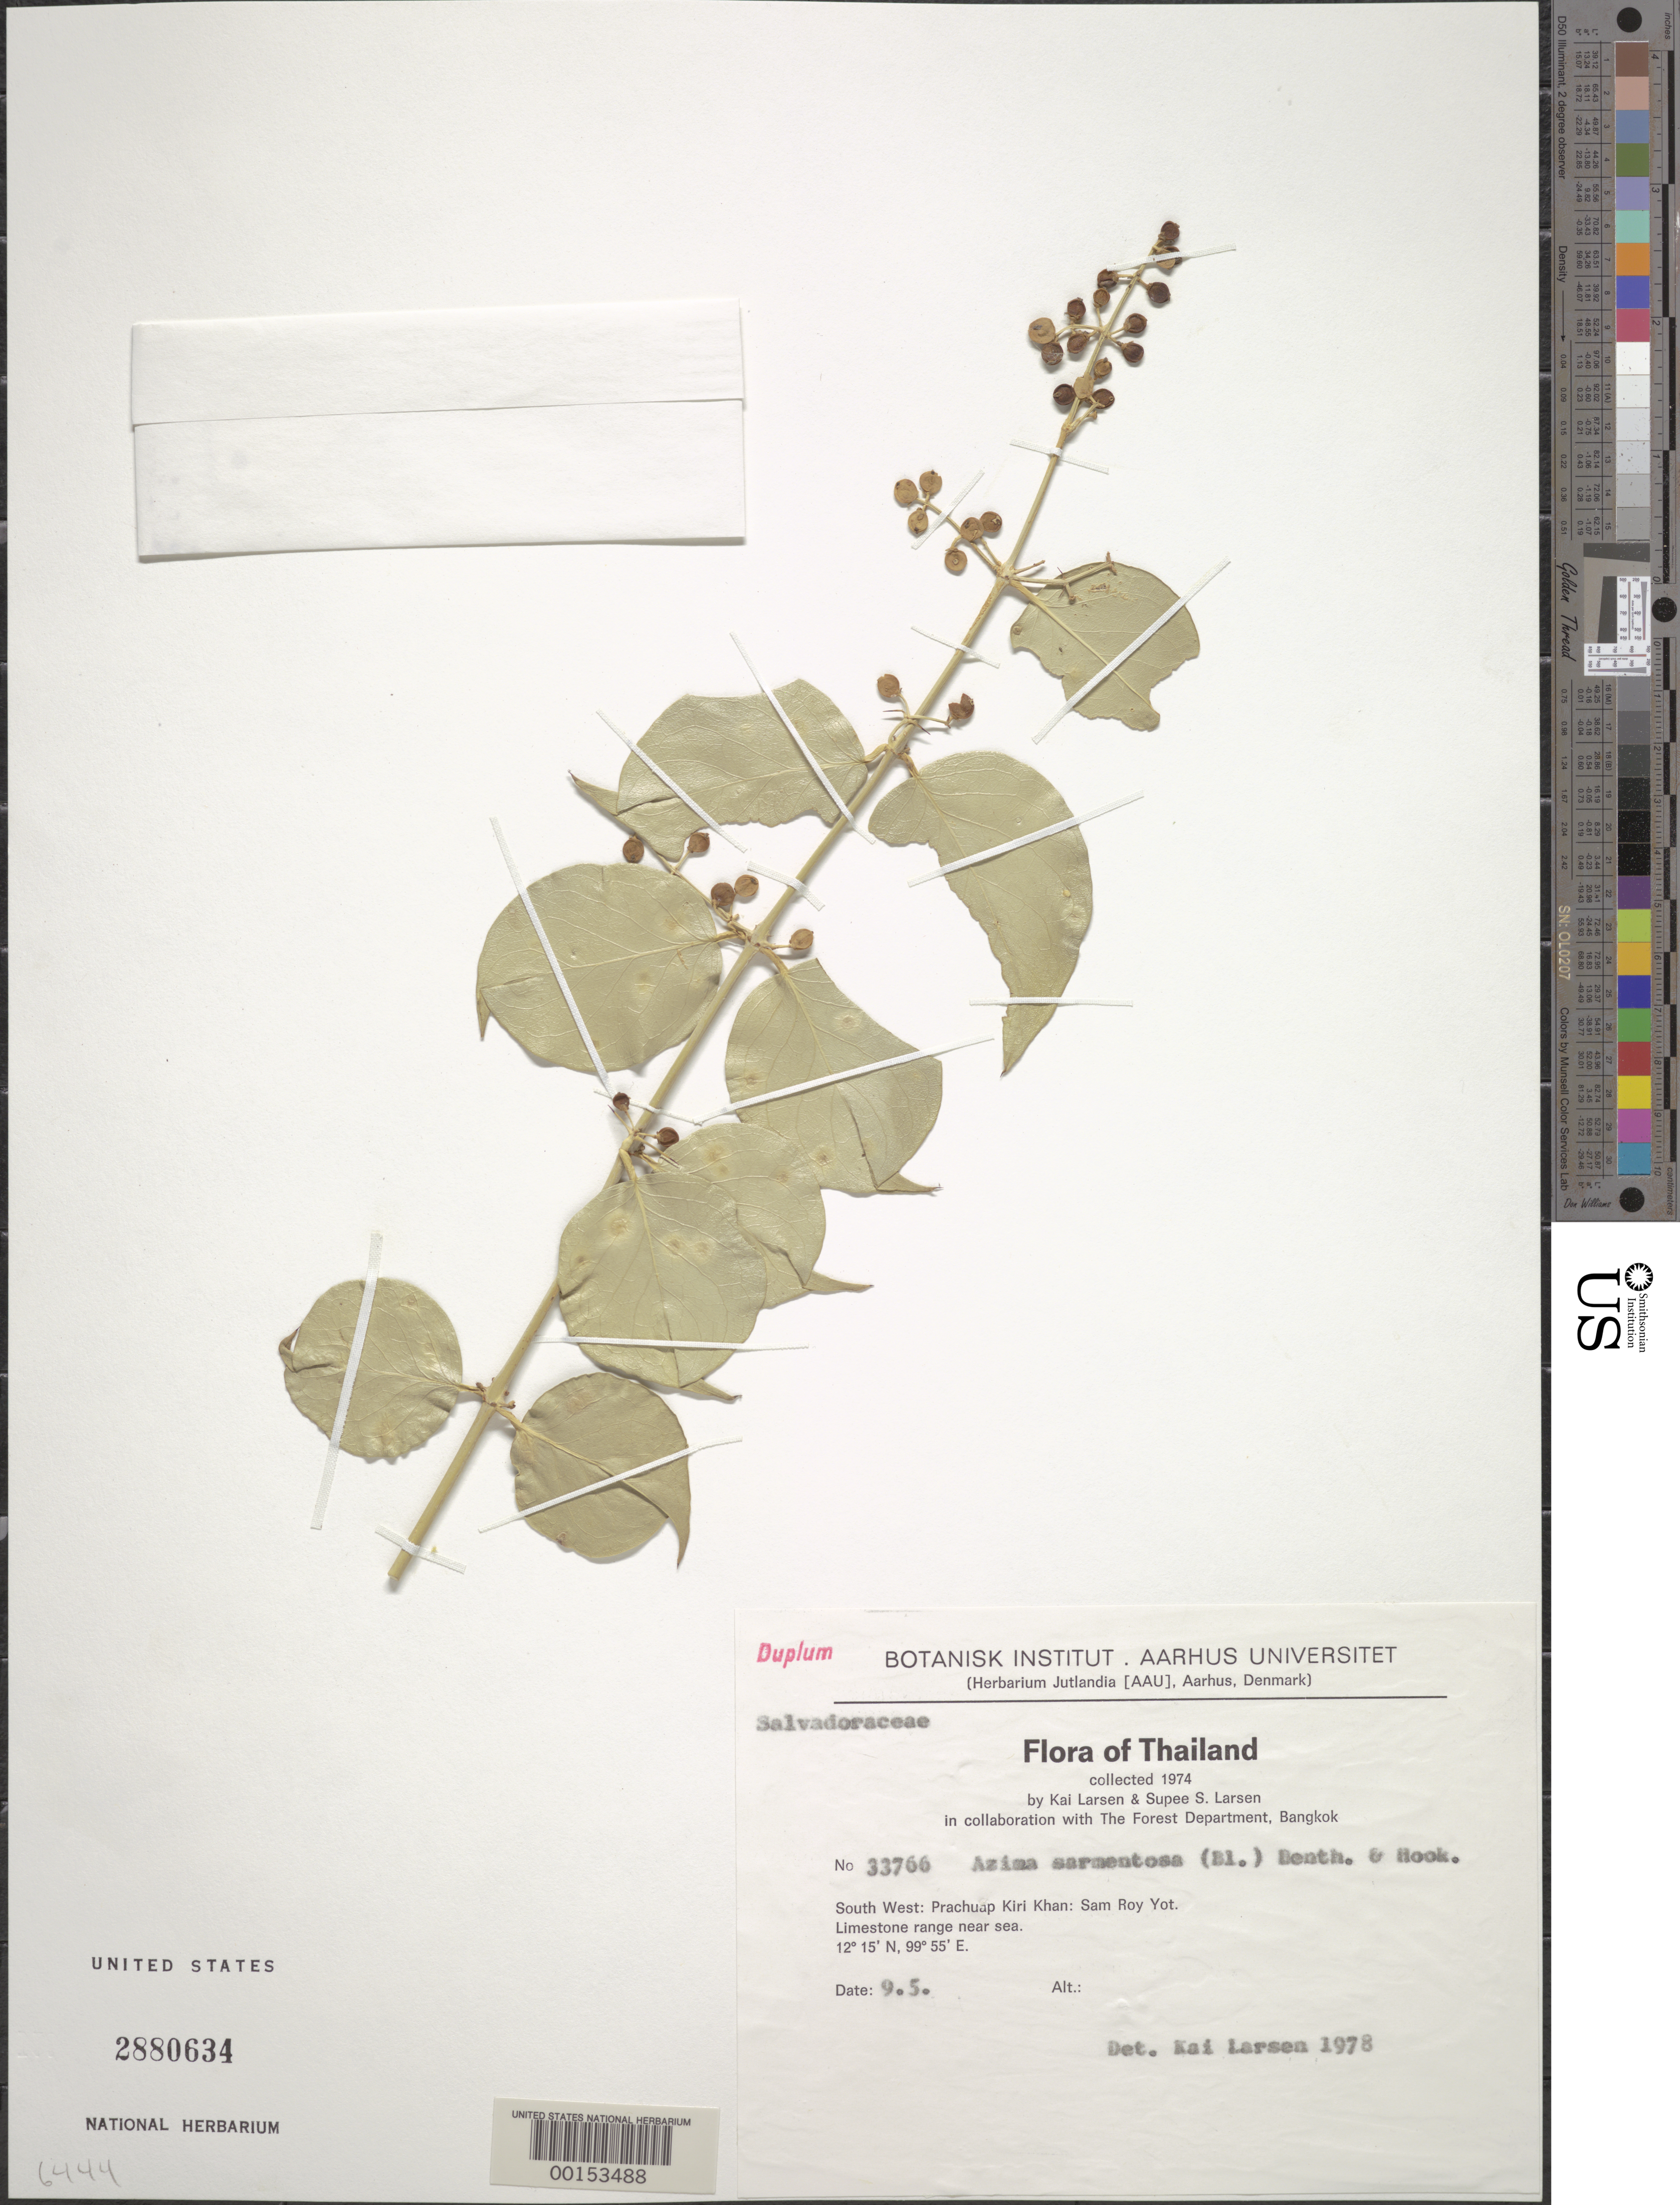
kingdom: Plantae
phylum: Tracheophyta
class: Magnoliopsida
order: Brassicales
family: Salvadoraceae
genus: Azima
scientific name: Azima sarmentosa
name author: (Blume) Benth. & Hook. f.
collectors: K. Larsen & S. Larsen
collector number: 33766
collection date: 1974-05-09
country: Thailand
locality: South West: Prachuap Kiri Khan: Sam Roy Yot.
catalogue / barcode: US 2880634